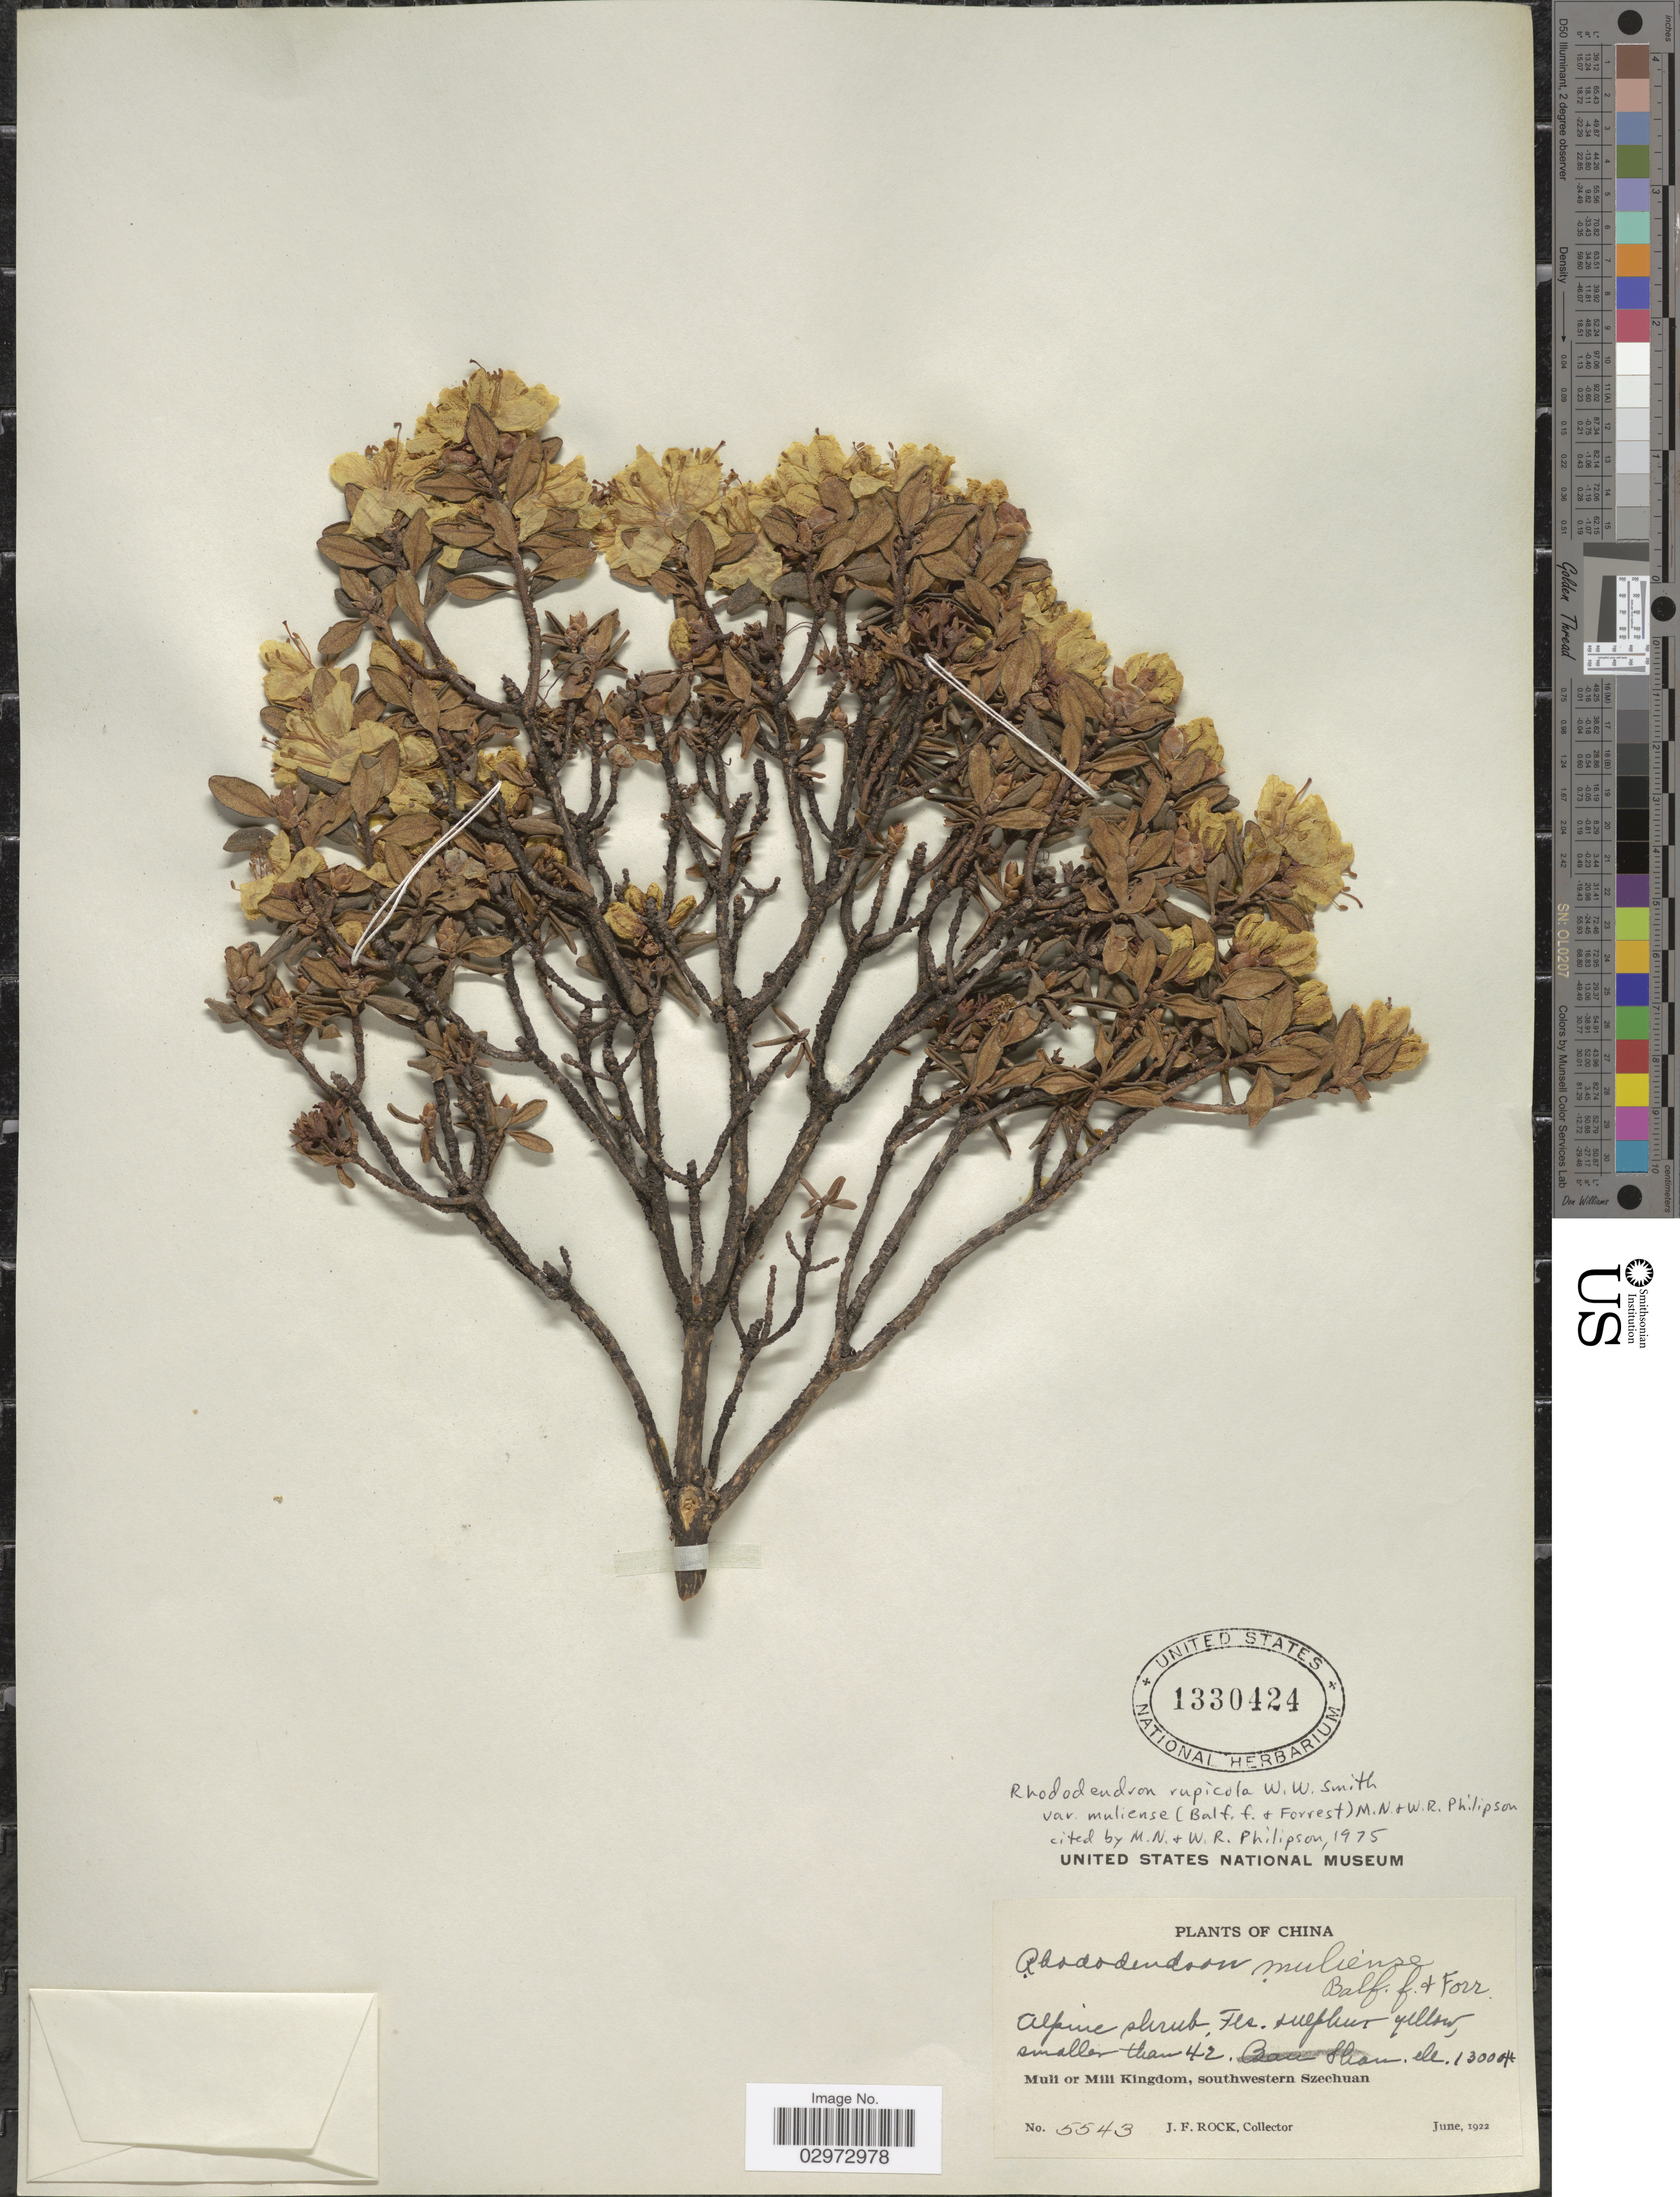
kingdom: Plantae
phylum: Tracheophyta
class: Magnoliopsida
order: Ericales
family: Ericaceae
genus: Rhododendron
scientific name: Rhododendron rupicola var. muliense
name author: (Balf. f. & Forrest) Philipson & M. N. Philipson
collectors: J. Rock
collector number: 5543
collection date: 1922-06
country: China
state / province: Sichuan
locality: Muli or Mili Kingdom, southwestern Szechuan.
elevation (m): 3962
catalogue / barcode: US 1330424